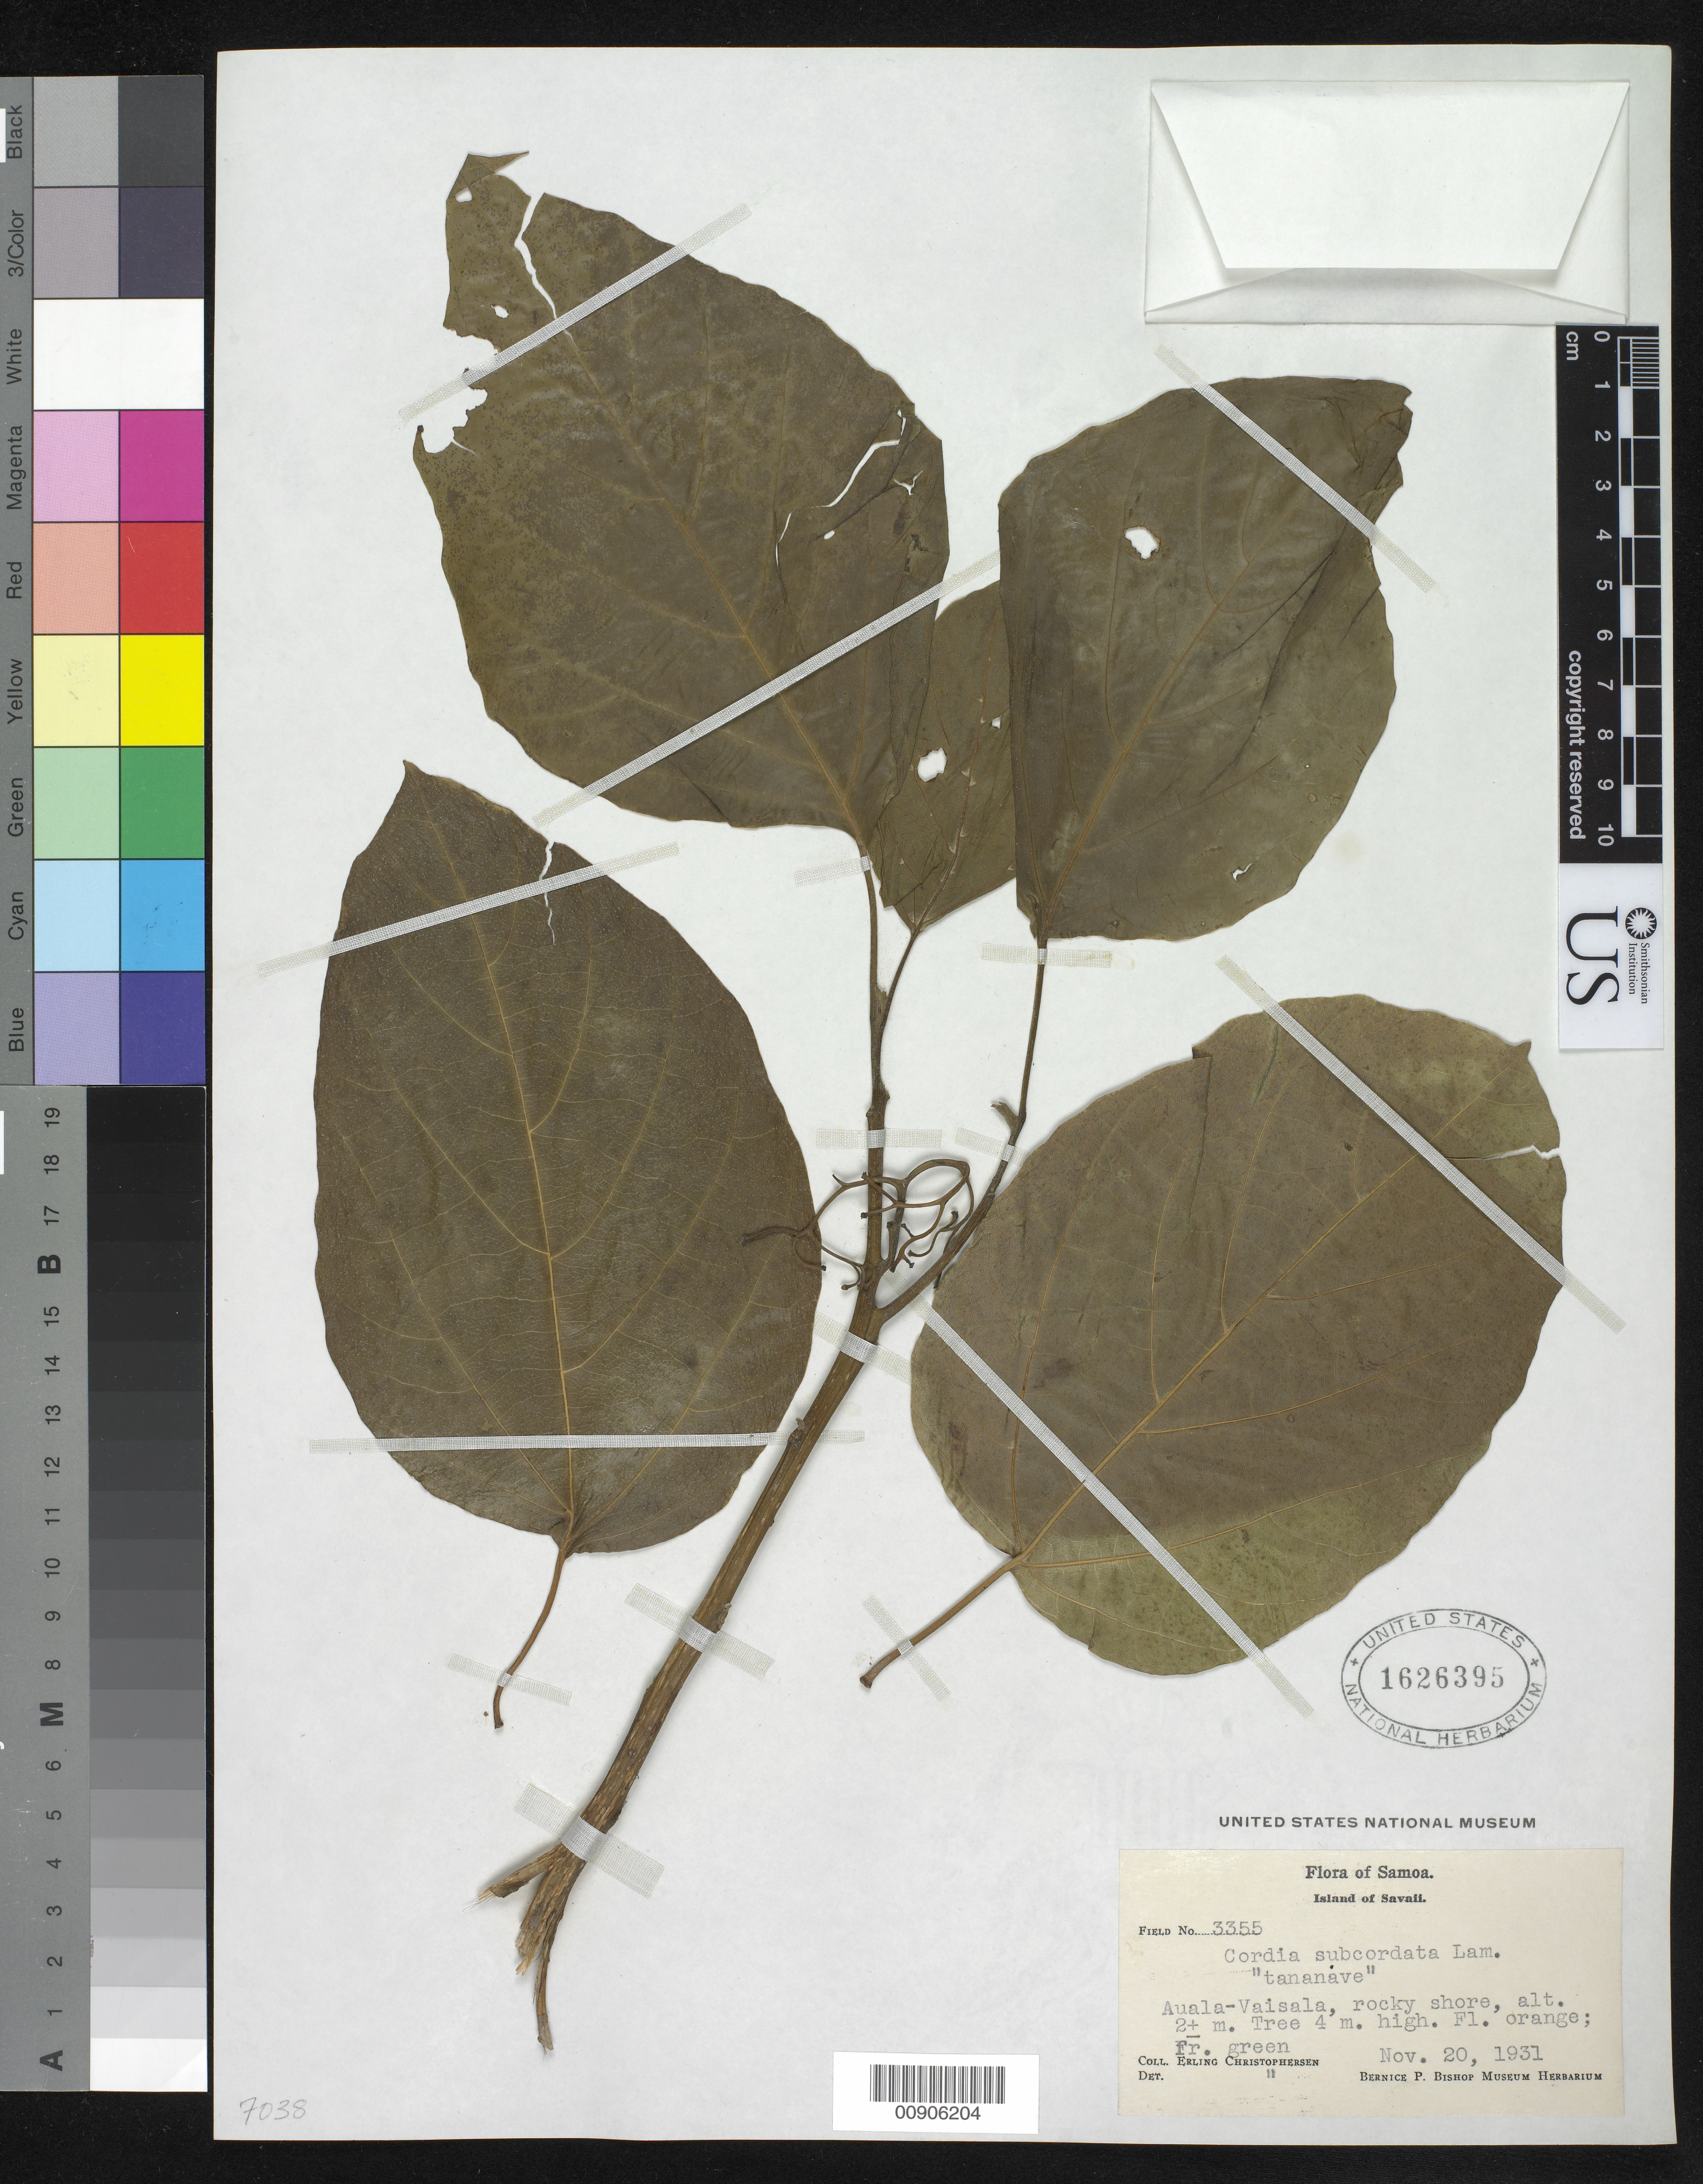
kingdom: Plantae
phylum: Tracheophyta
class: Magnoliopsida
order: Boraginales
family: Cordiaceae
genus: Cordia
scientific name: Cordia subcordata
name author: Lam.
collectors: E. Christophersen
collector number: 3355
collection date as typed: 20 Nov 1931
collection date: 1931-11-20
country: Samoa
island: Savai'i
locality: Auala-Vaisala, rocky shore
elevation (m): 2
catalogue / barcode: US 1626395